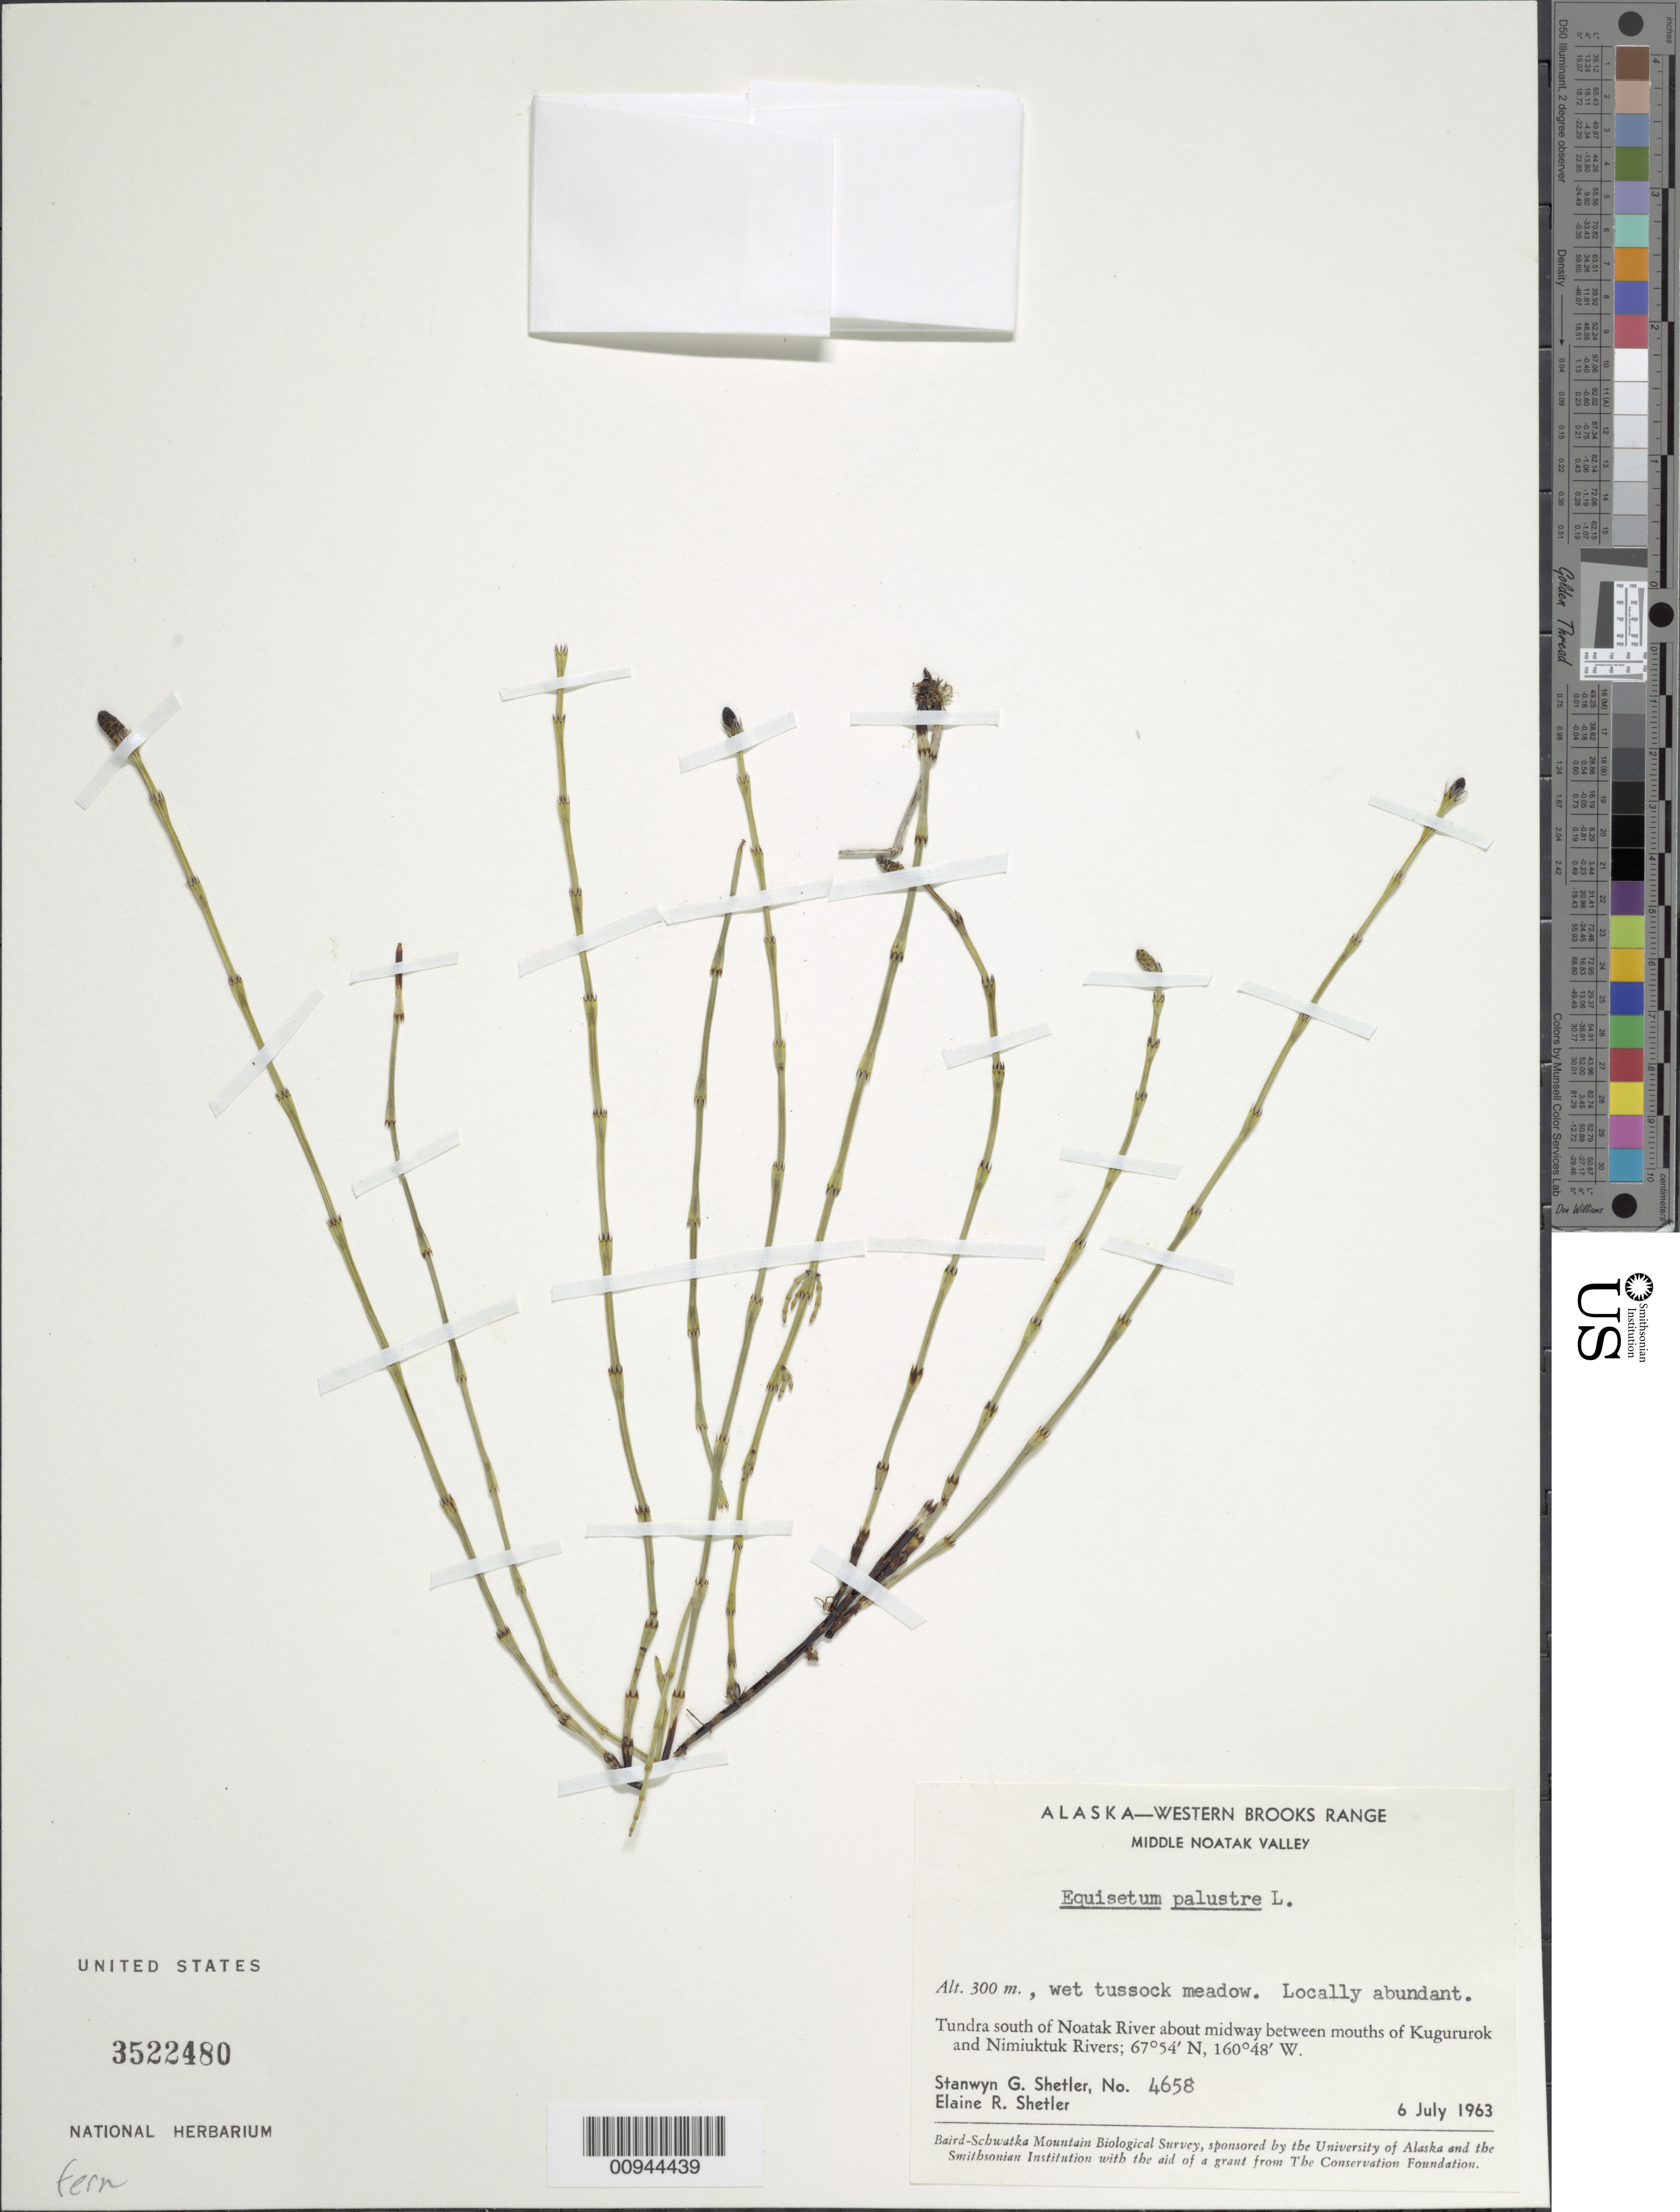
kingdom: Plantae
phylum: Tracheophyta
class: Polypodiopsida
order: Equisetales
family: Equisetaceae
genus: Equisetum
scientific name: Equisetum palustre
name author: L.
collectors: S. Shetler & E. R. Shetler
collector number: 4658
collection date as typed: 06 Jul 1963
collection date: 1963-07-06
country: United States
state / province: Alaska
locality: S of Noatak River about midway between mouths of Kugururok and Nimiuktuk Rivers. Western Brooks Range, Middle Noatak Valley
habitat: Tundra. Wet tussock meadow.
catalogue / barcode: US 3522480